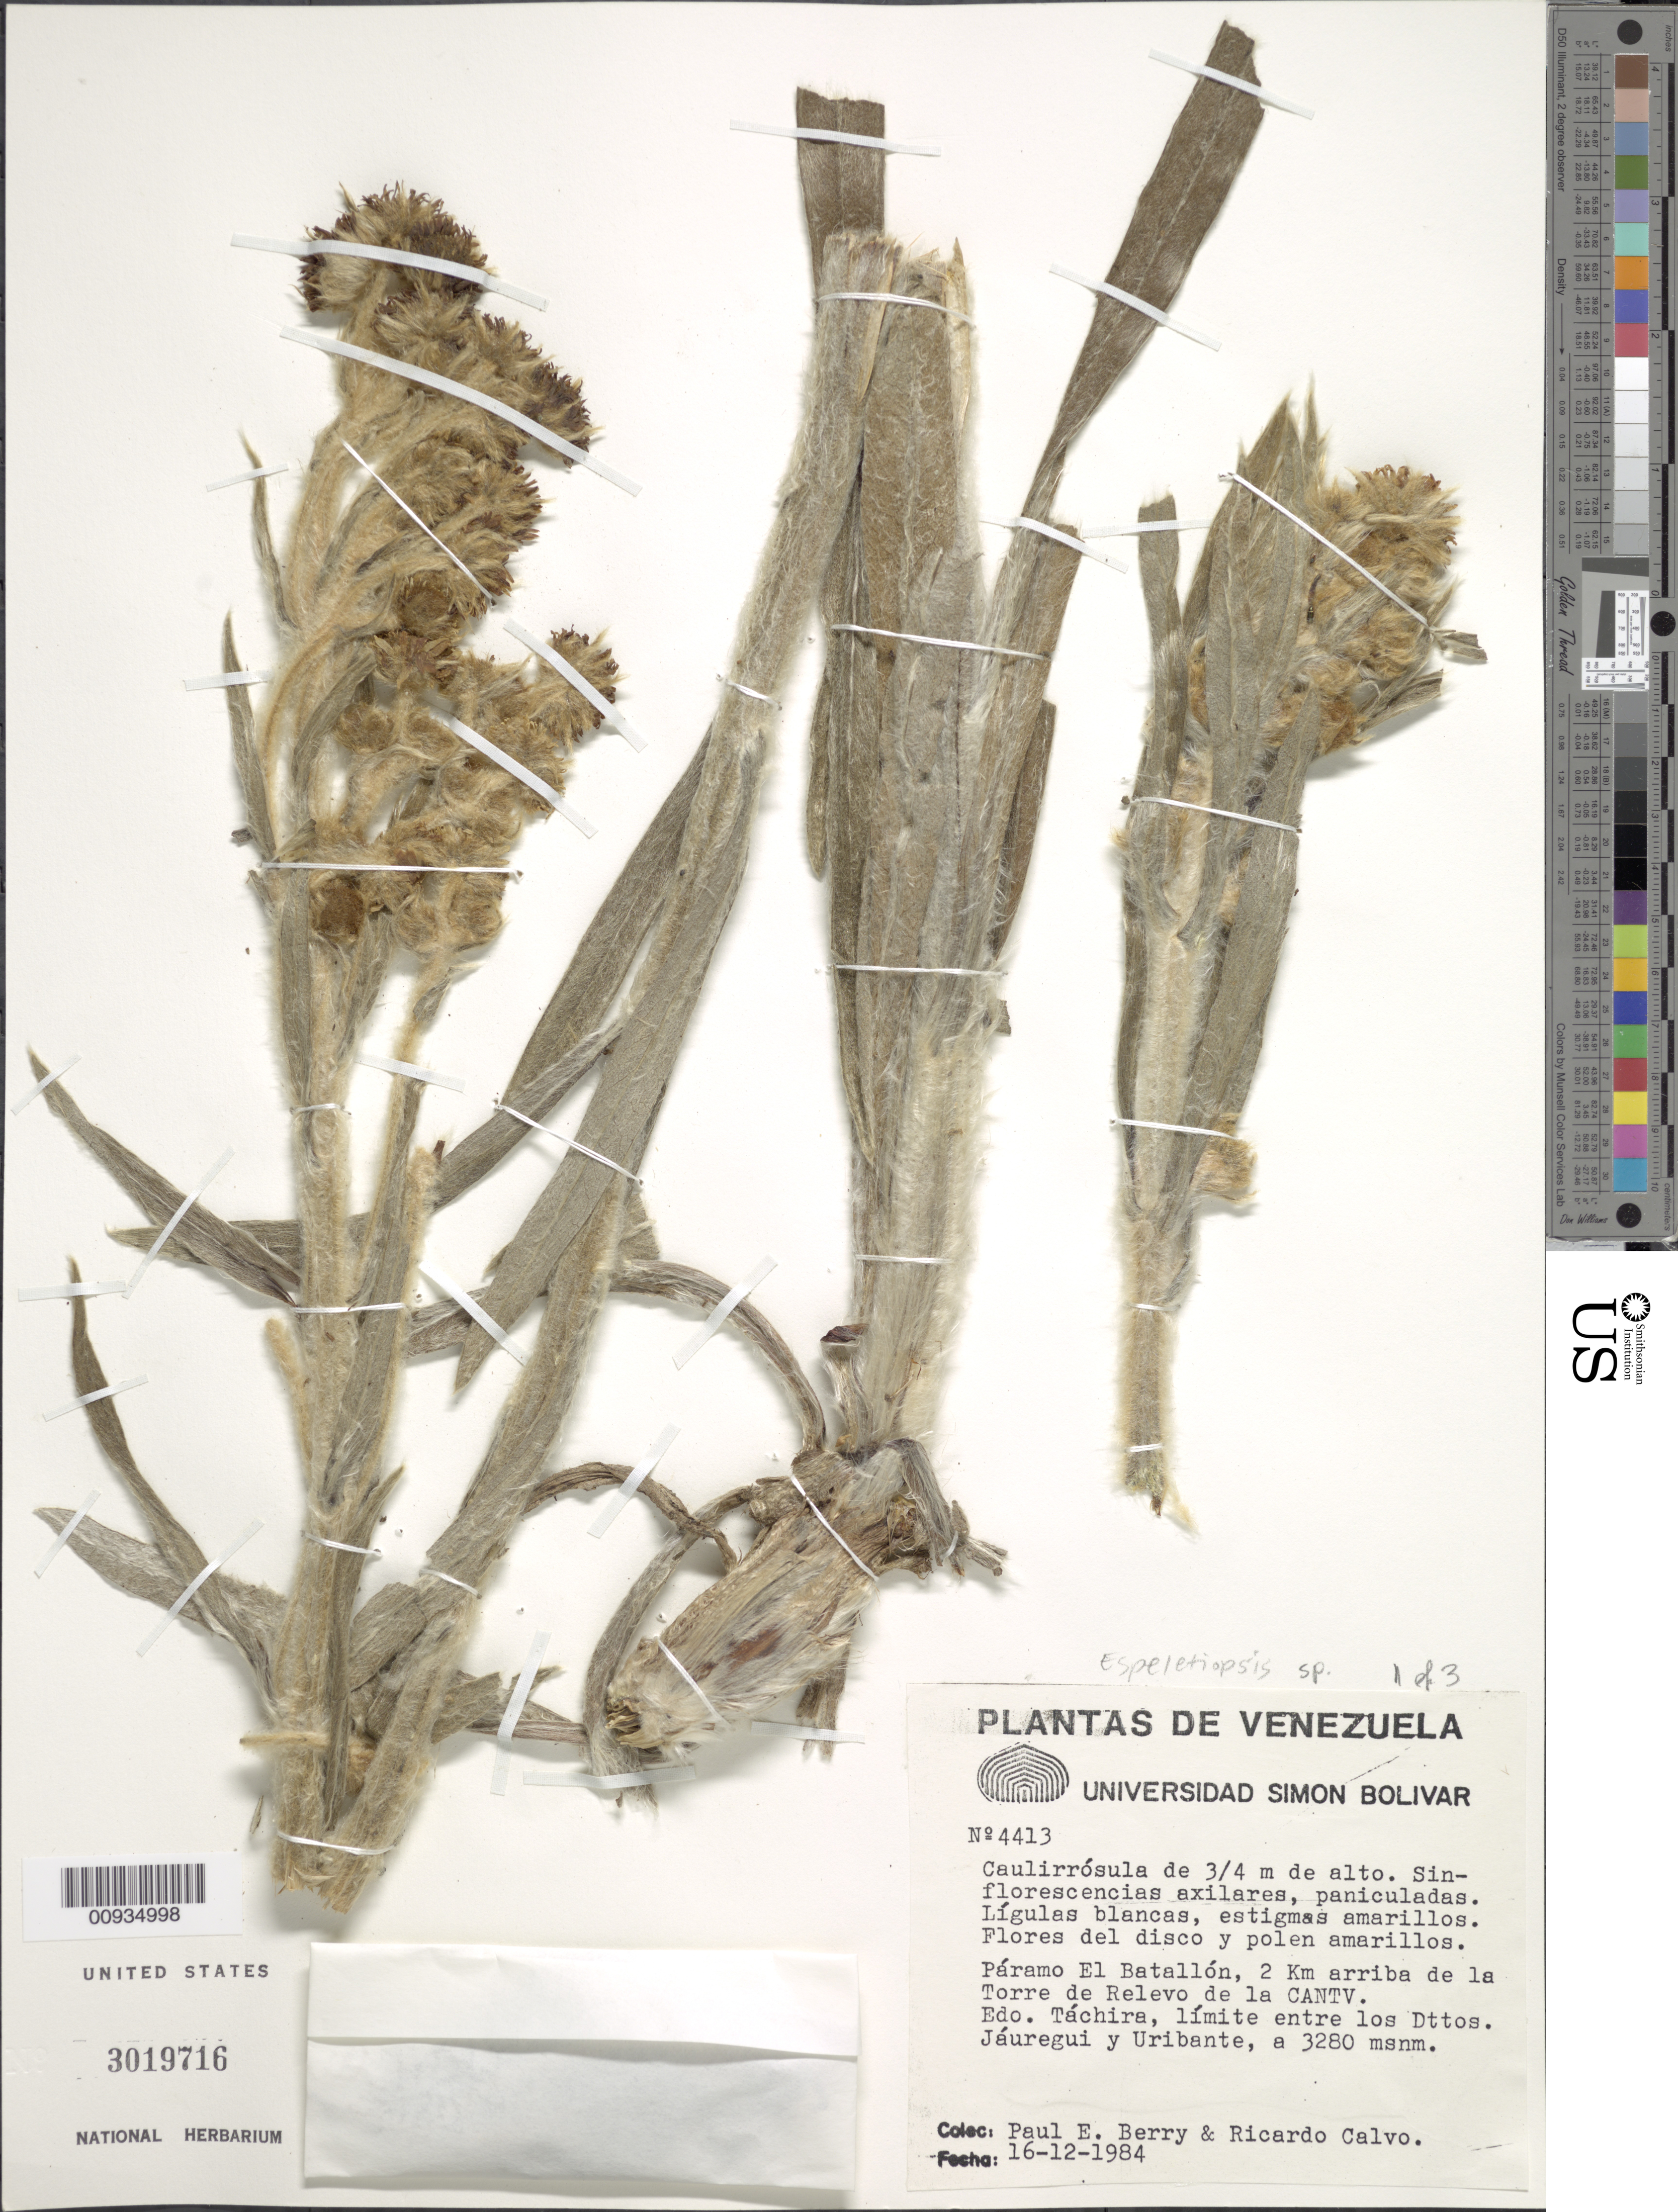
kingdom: Plantae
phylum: Tracheophyta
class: Magnoliopsida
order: Asterales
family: Asteraceae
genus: Espeletiopsis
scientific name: Espeletiopsis sp.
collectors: P. E. Berry & R. Calvo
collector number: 4413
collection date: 1984-12-16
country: Venezuela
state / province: Tachira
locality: Paramo El Batallon, 2km arriba de la Torre de Relevo de la CANTV, limite entre los Dttos, Jauregui y Uribante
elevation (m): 3280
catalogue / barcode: US 3019716